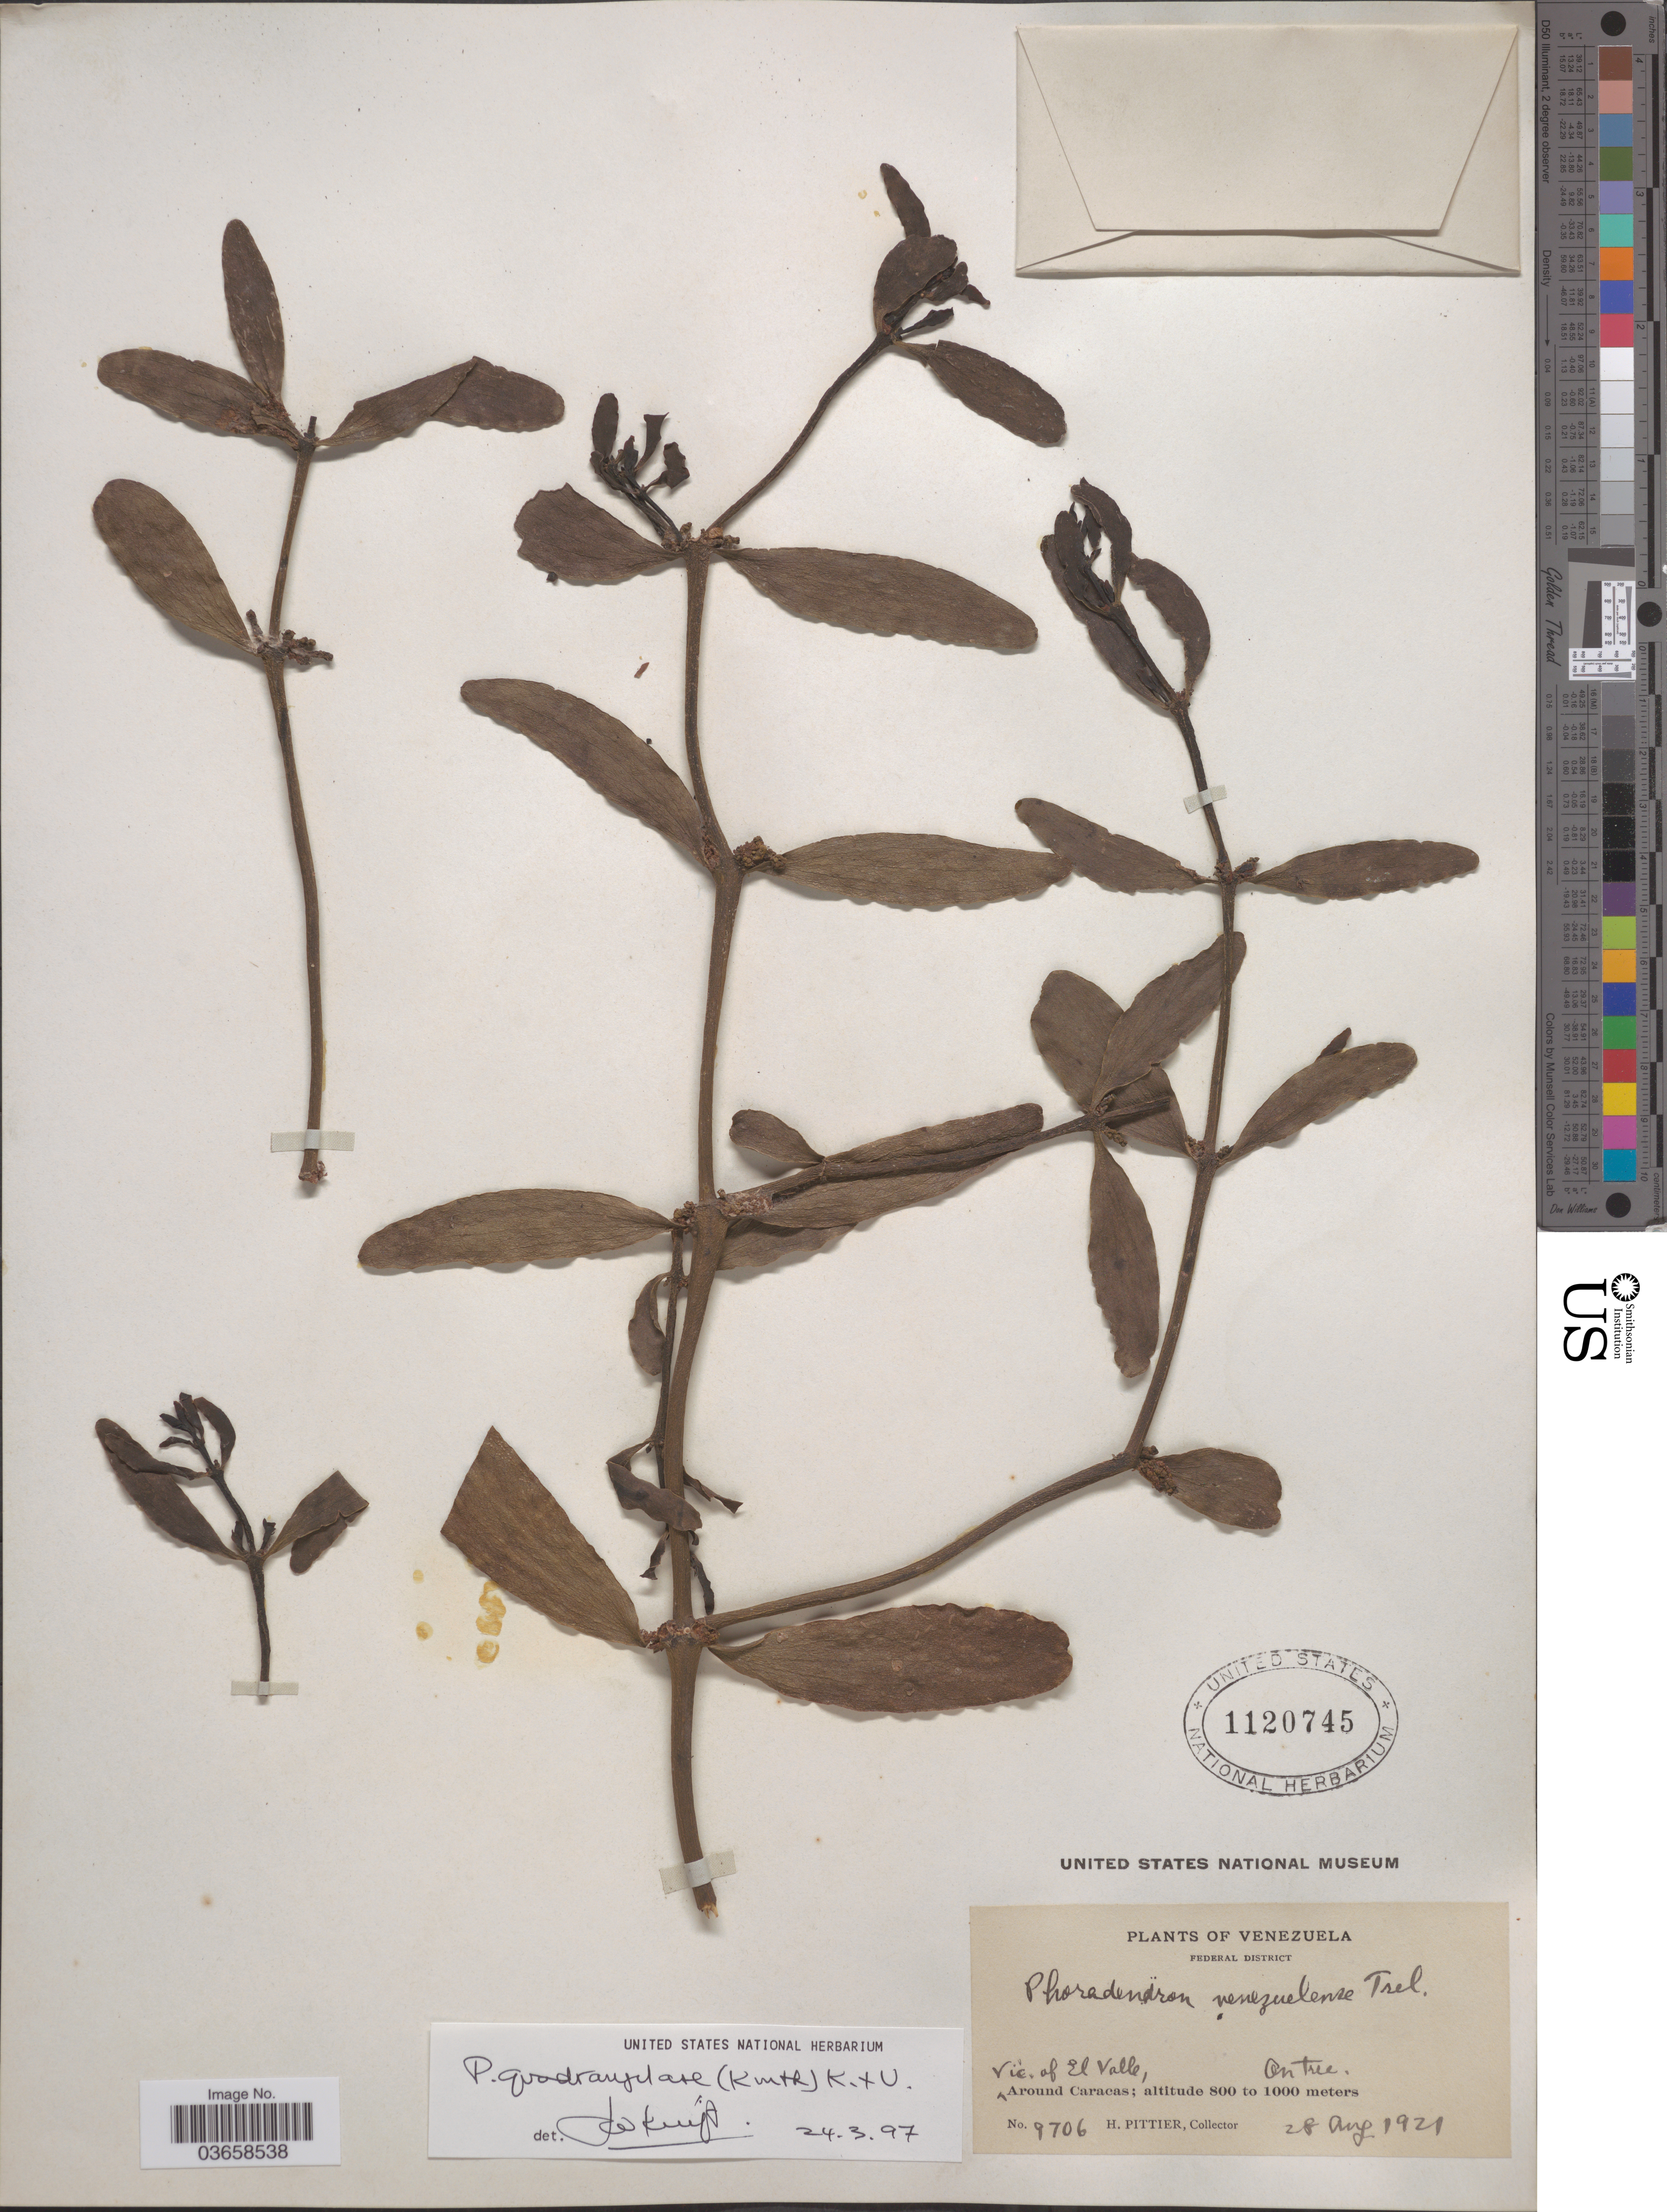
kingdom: Plantae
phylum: Tracheophyta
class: Magnoliopsida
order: Santalales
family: Viscaceae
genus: Phoradendron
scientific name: Phoradendron quadrangulare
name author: (Kunth) Griseb.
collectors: H. F. Pittier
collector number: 9706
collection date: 1921-08-28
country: Venezuela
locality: Federal District. Vic. of El Valle, around Caracas.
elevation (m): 800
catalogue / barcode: US 1120745